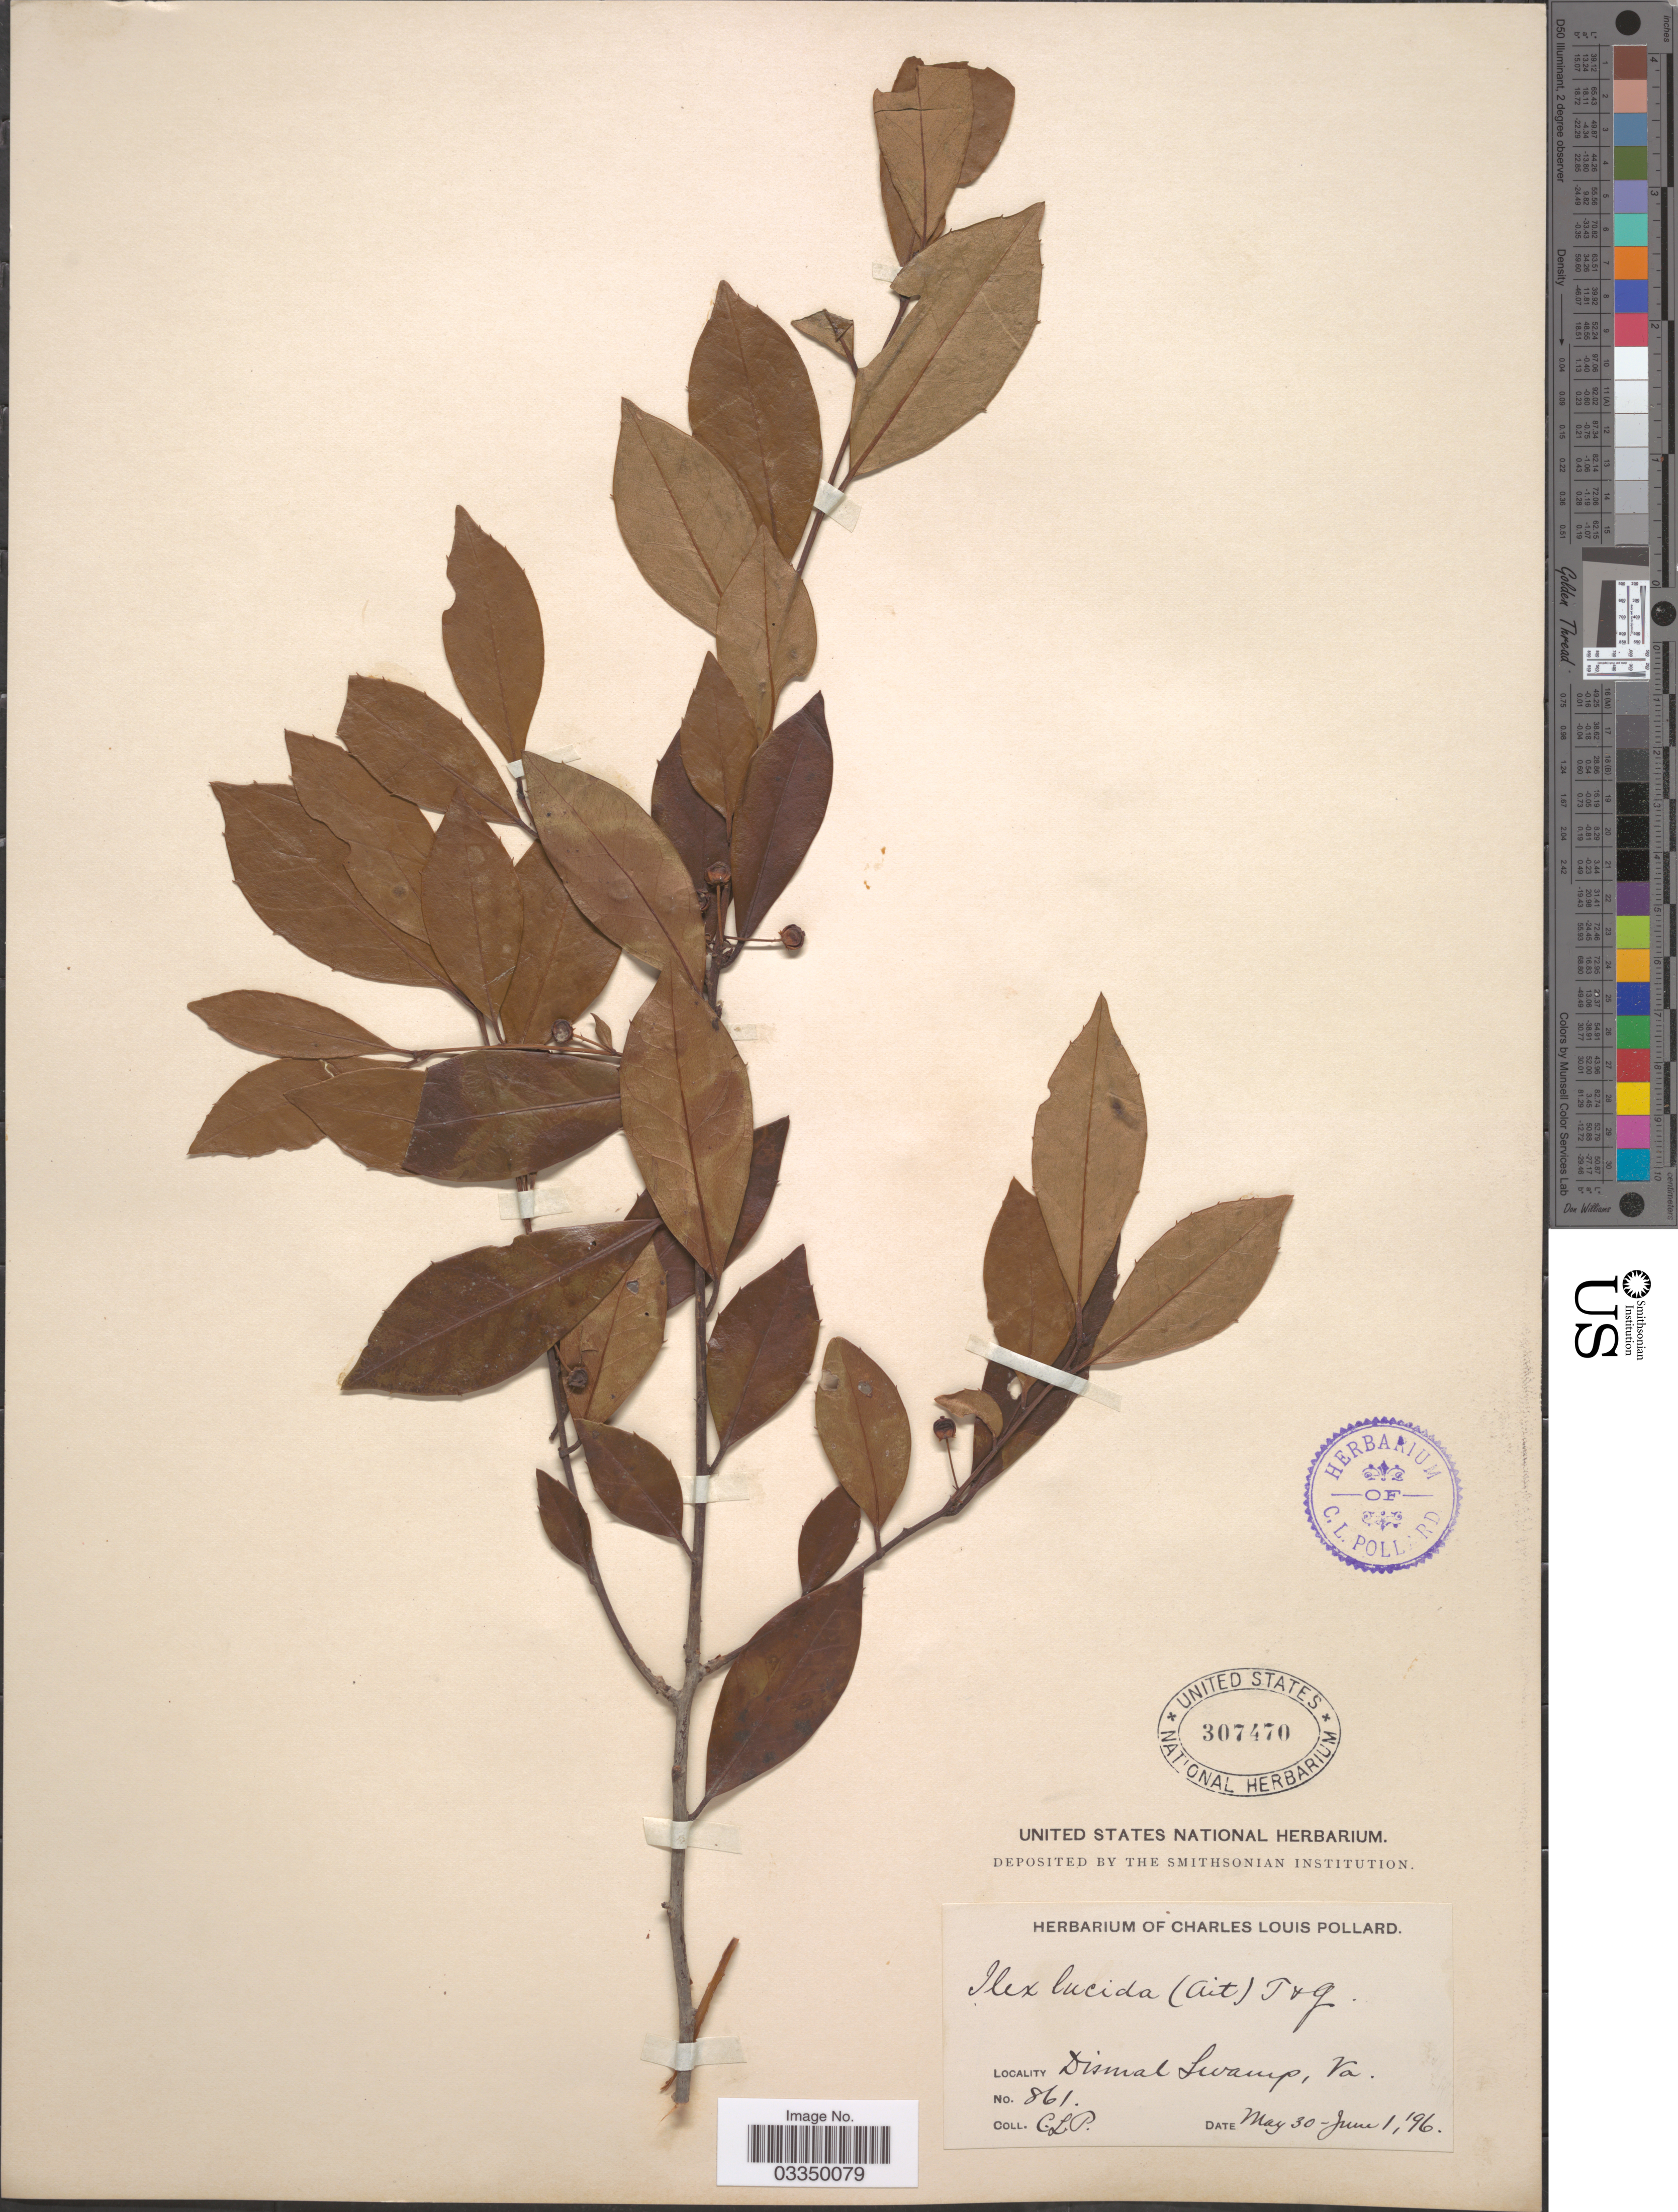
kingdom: Plantae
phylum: Tracheophyta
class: Magnoliopsida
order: Aquifoliales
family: Aquifoliaceae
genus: Ilex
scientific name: Ilex lucida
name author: Torr. & A. Gray ex S. Watson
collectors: C. L. Pollard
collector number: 861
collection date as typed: Transcribed d/m/y: 30/5/96 to 1/6/96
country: United States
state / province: Virginia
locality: Dismal Swamp.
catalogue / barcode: US 307470